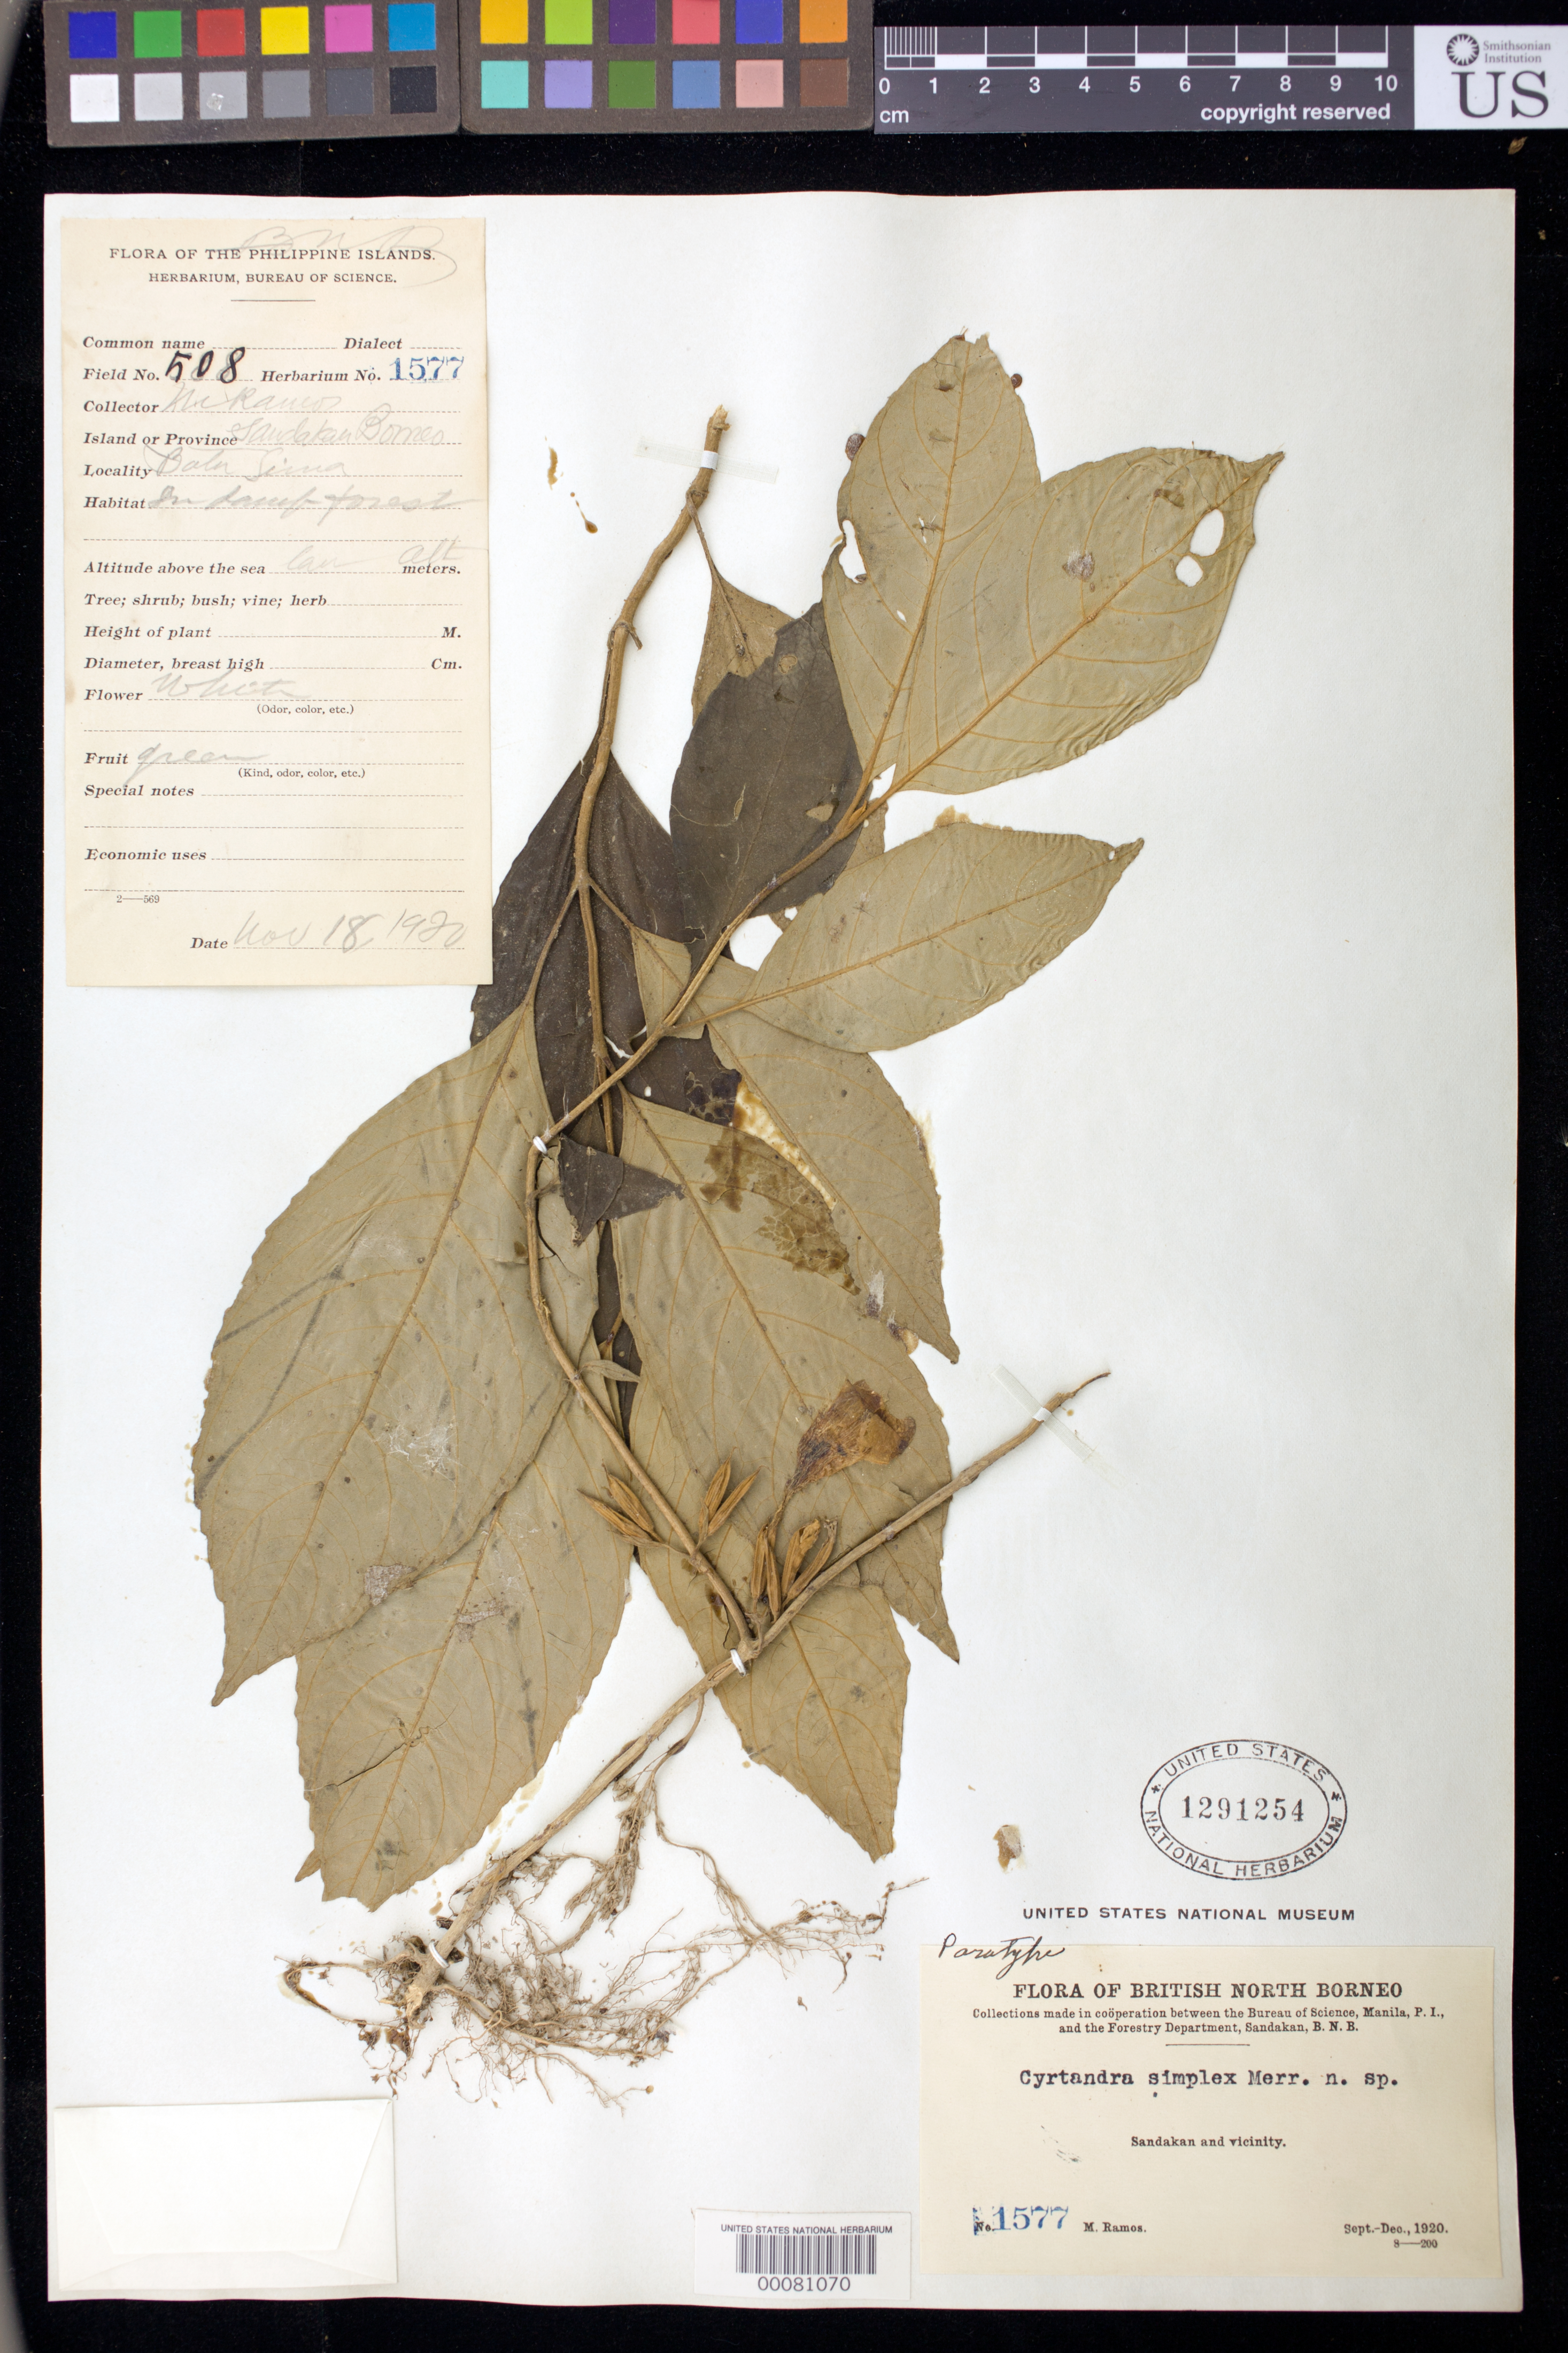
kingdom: Plantae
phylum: Tracheophyta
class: Magnoliopsida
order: Lamiales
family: Gesneriaceae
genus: Cyrtandra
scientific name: Cyrtandra simplex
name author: Merr.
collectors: M. Ramos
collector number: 508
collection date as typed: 18 Nov 1920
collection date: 1920-11-18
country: Malaysia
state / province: Sabah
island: Borneo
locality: Sandakan borneo, batu sima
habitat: In damp forest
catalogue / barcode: US 1291254